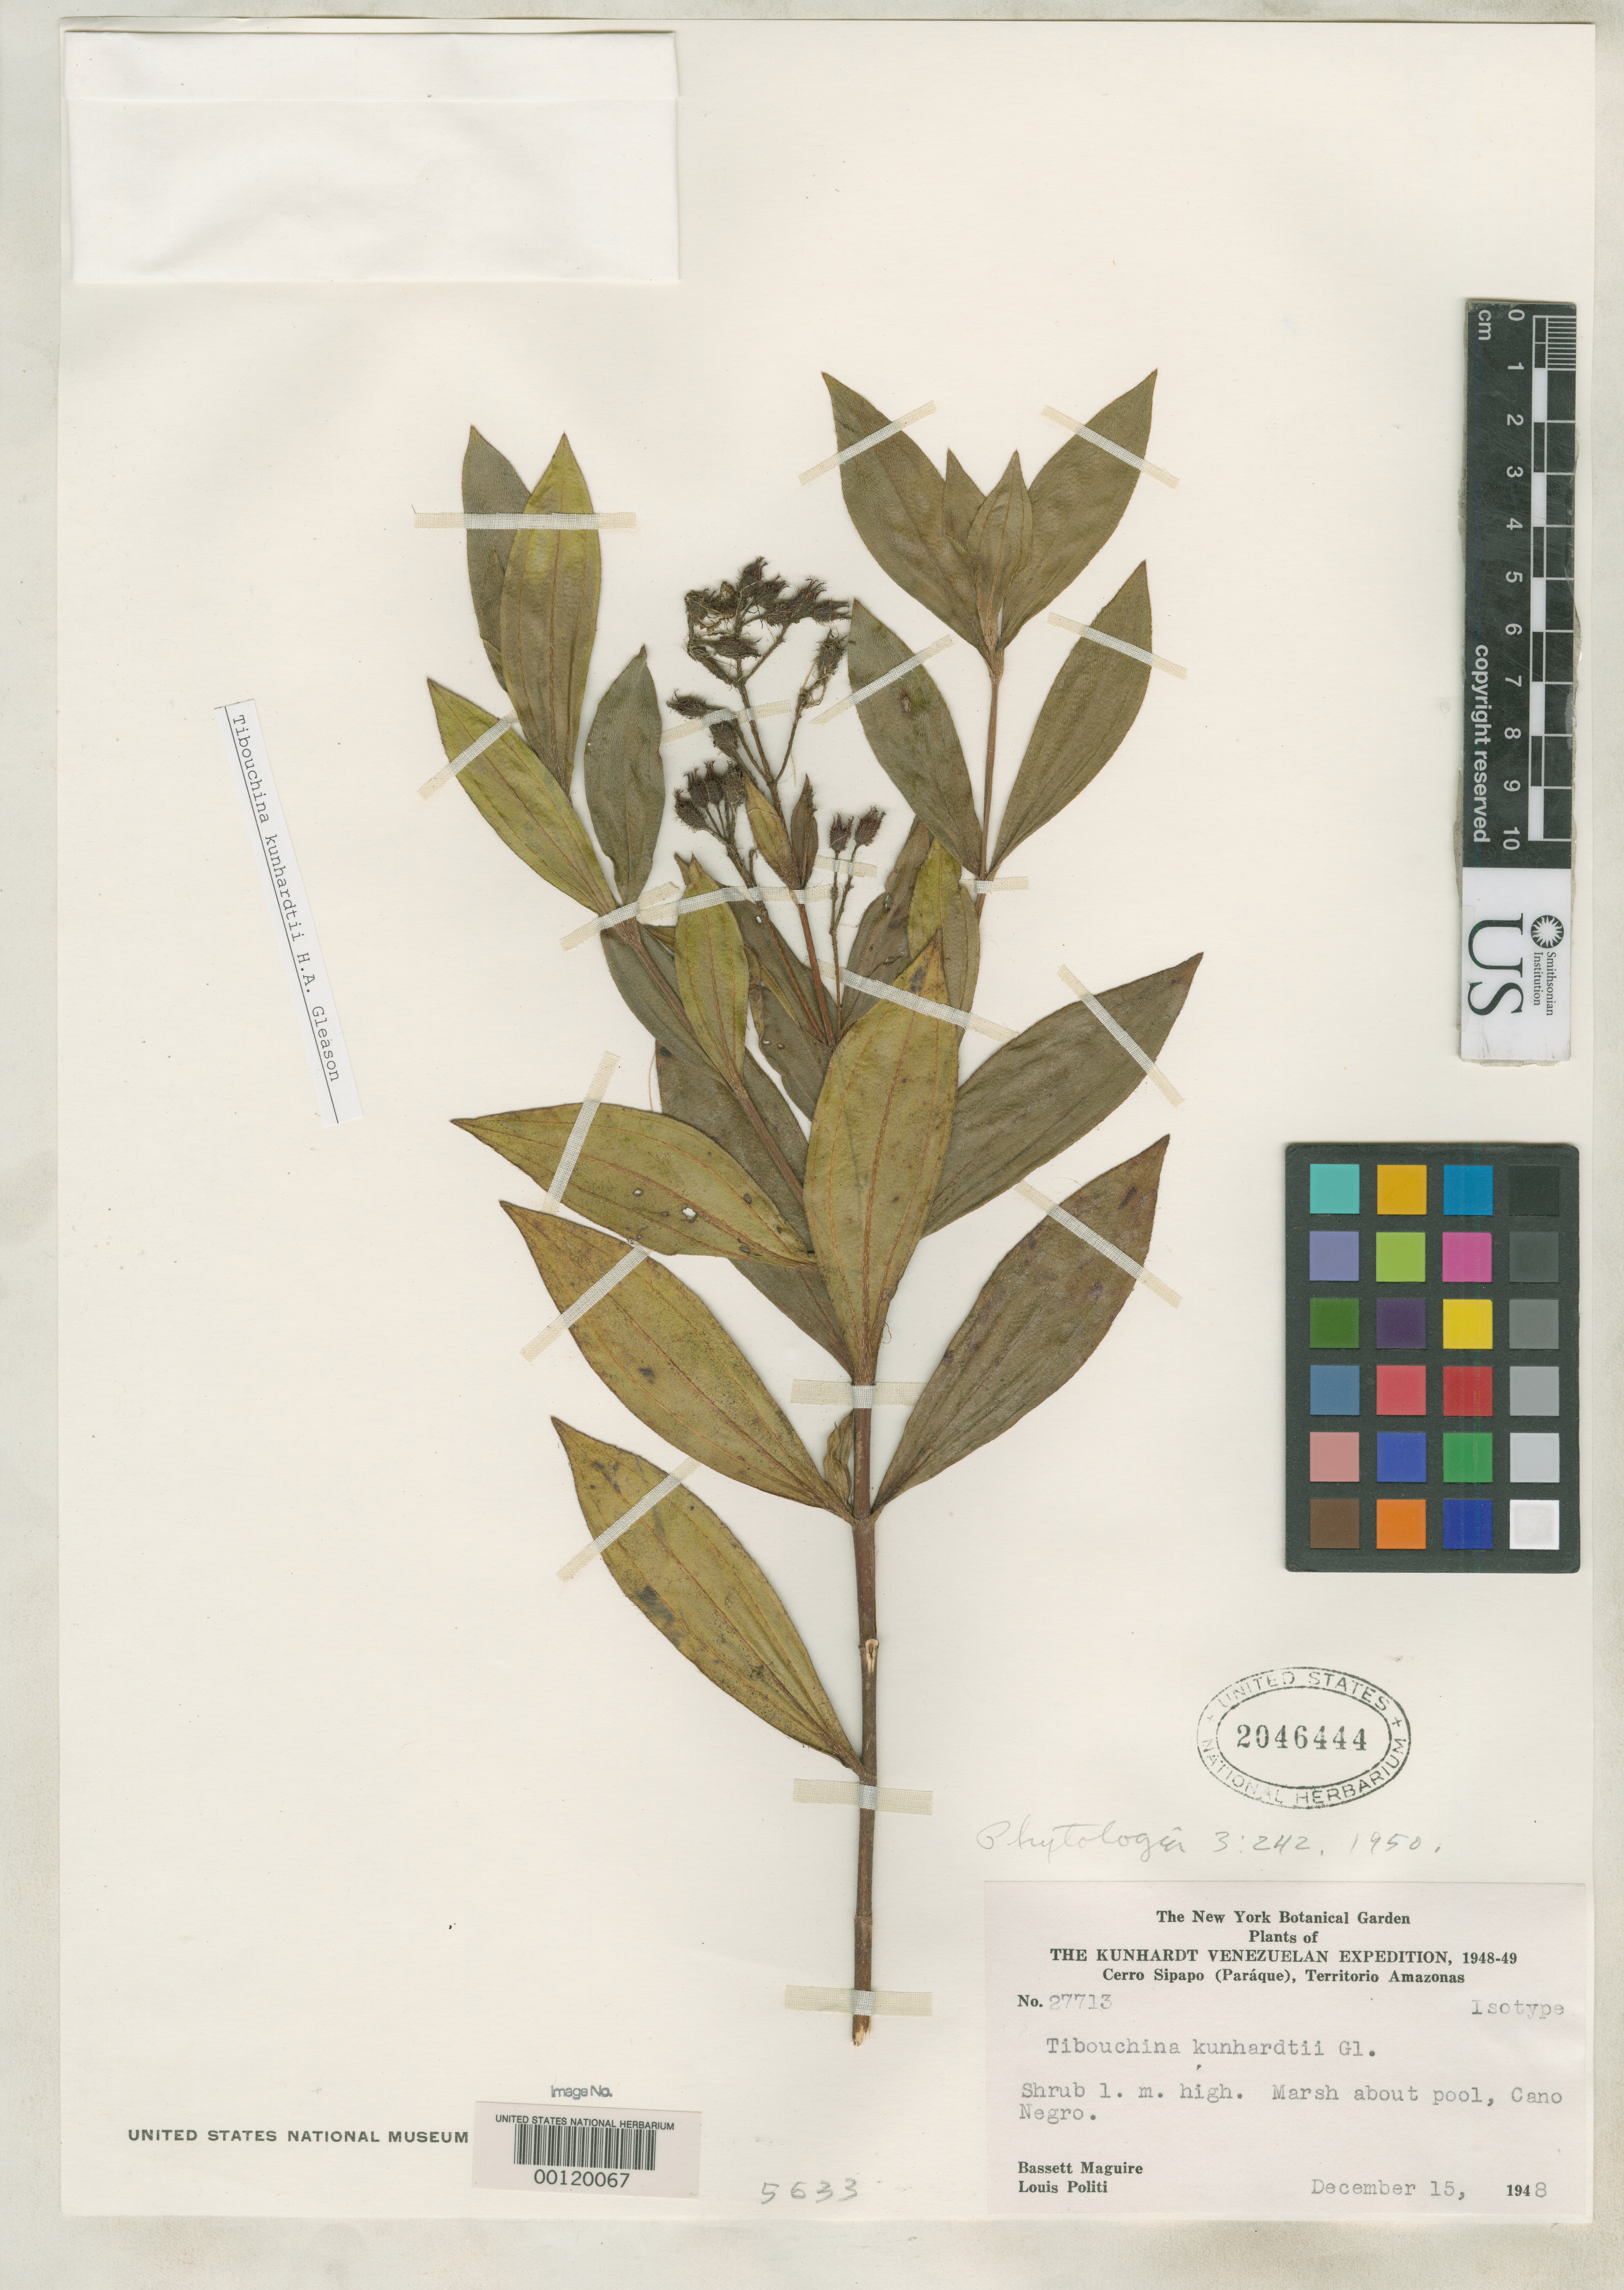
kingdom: Plantae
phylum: Tracheophyta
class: Magnoliopsida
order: Myrtales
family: Melastomataceae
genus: Tibouchina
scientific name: Tibouchina kunhardtii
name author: Gleason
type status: Isotype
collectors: B. Maguire & L. Politi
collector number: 27713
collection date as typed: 15 Dec 1948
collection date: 1948-12-15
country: Venezuela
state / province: Amazonas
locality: Cerro Sipapo (paraque), Cano Negro.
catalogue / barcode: US 2046444